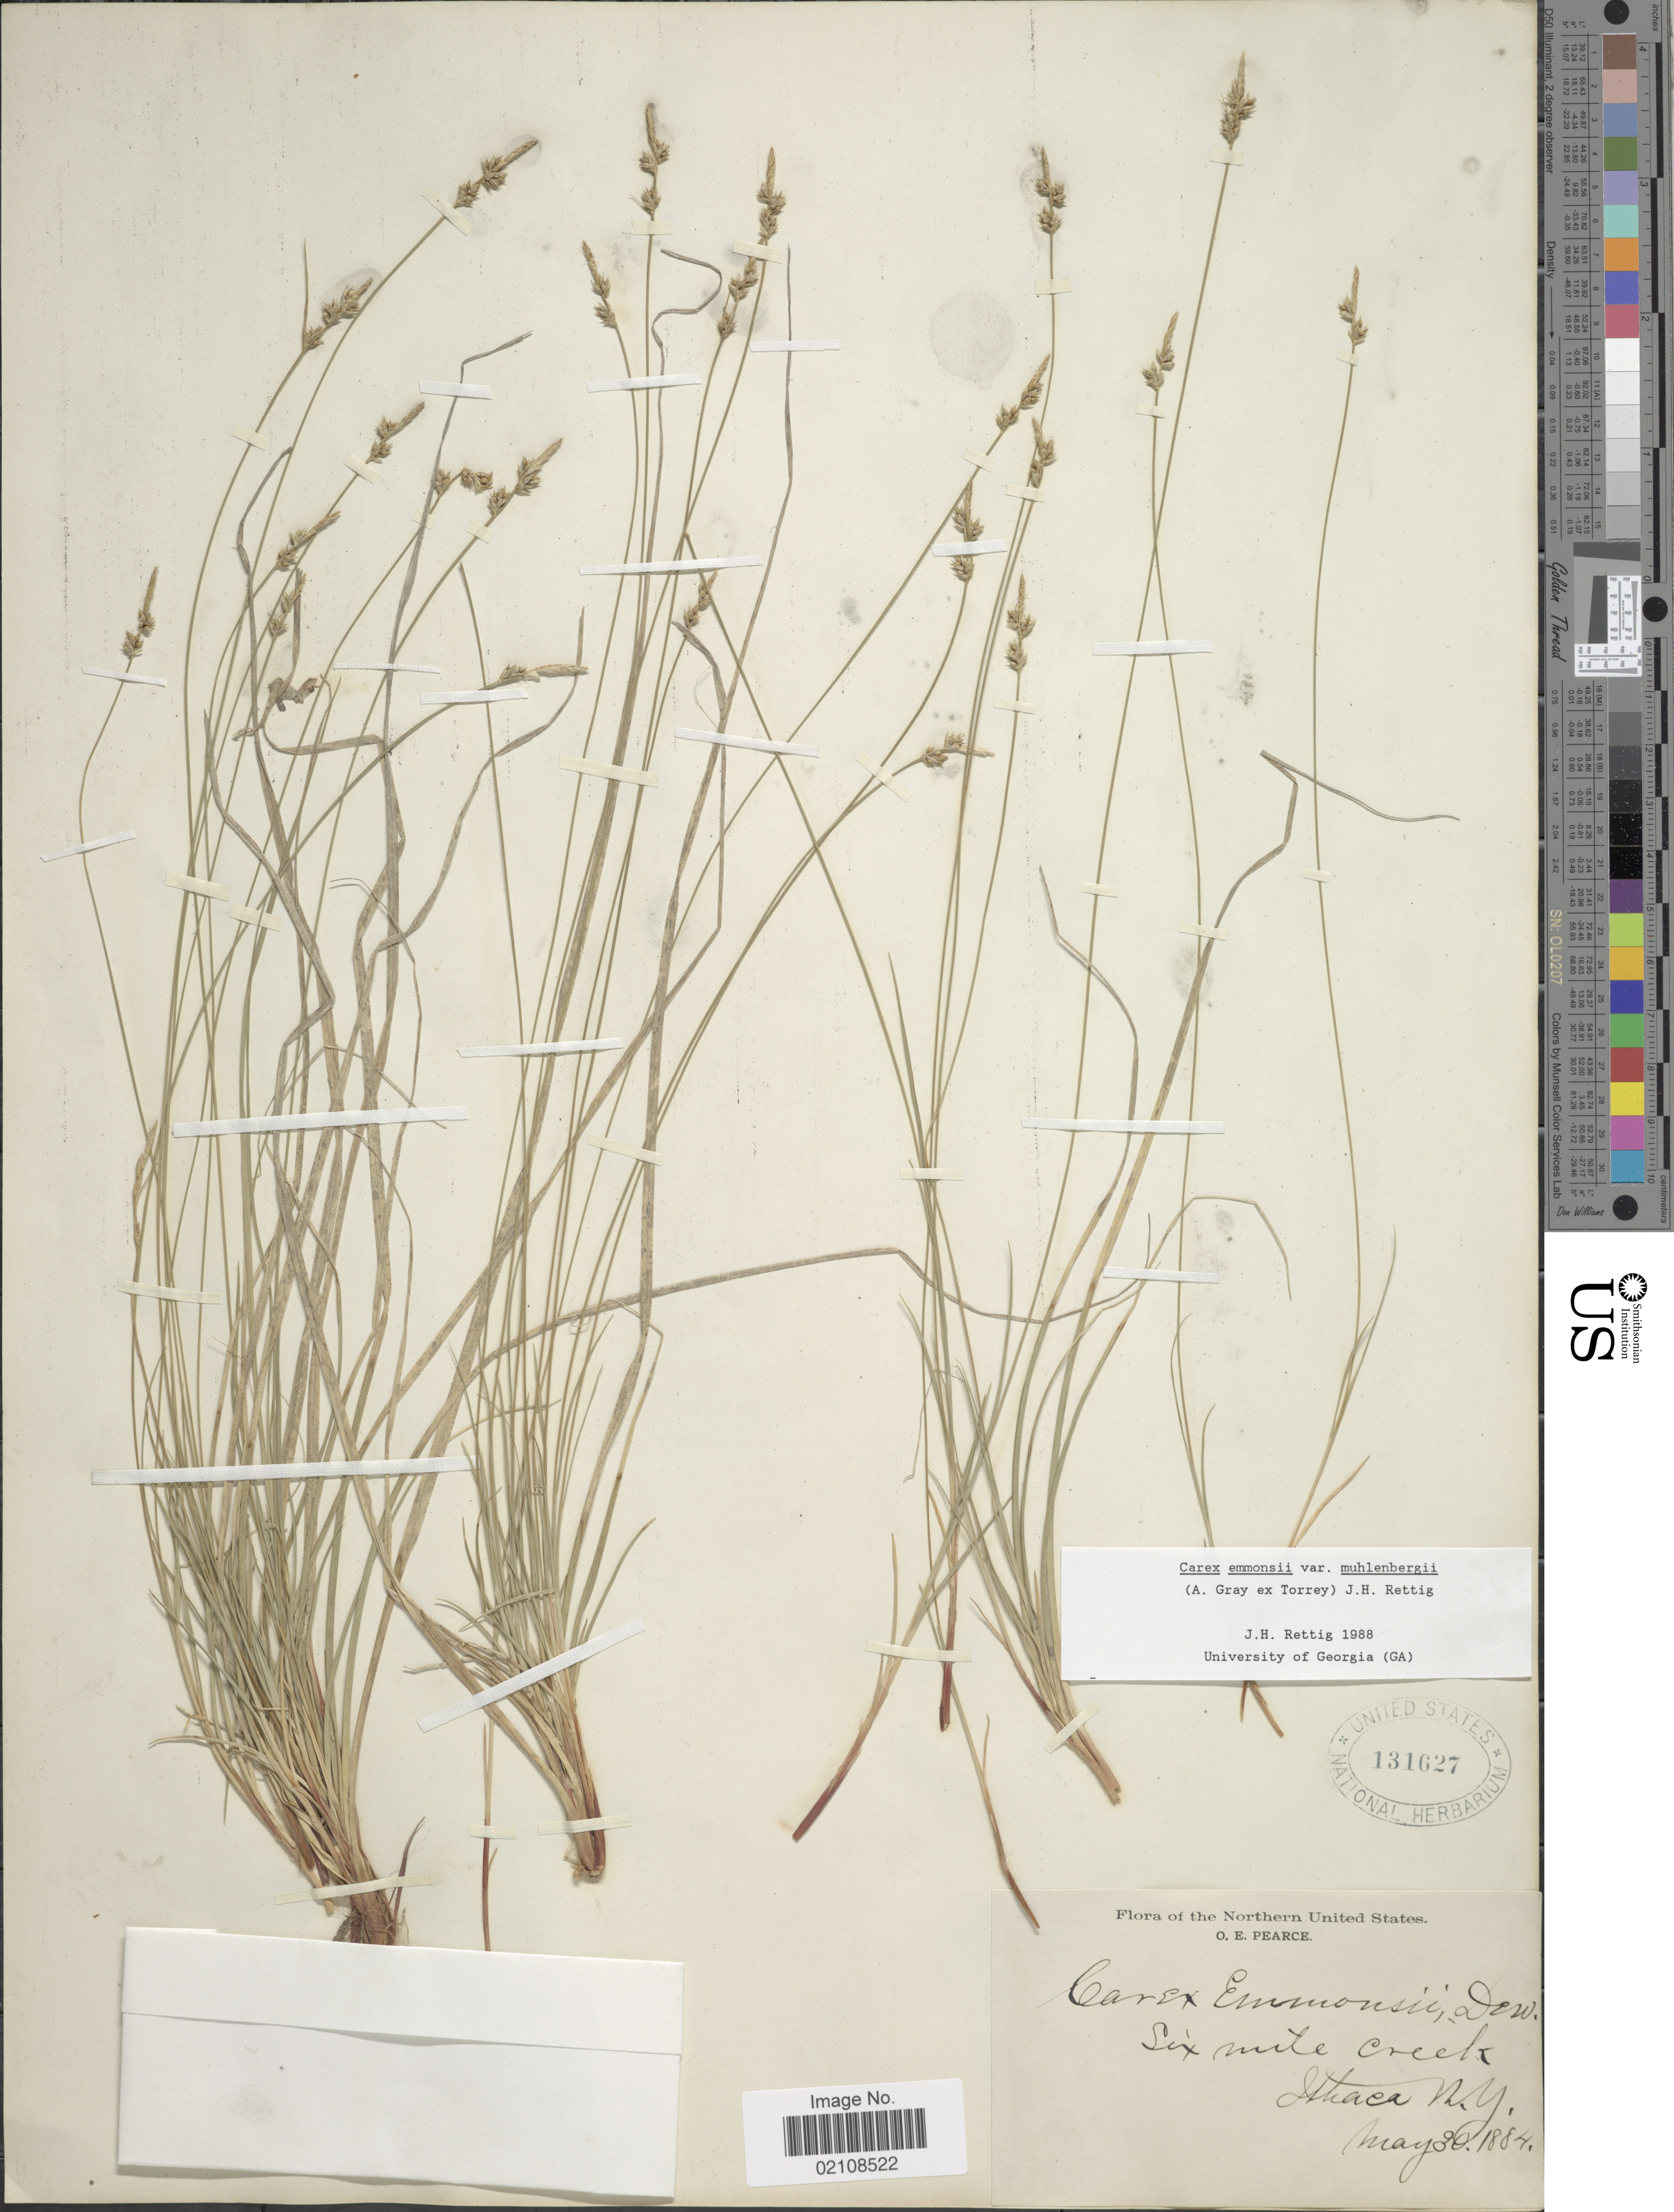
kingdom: Plantae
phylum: Tracheophyta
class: Liliopsida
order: Poales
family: Cyperaceae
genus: Carex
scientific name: Carex albicans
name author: Willd. ex Spreng.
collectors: O. E. Pearce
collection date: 1884-05-30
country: United States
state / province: New York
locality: Six mile Creek, Ithaca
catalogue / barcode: US 131627